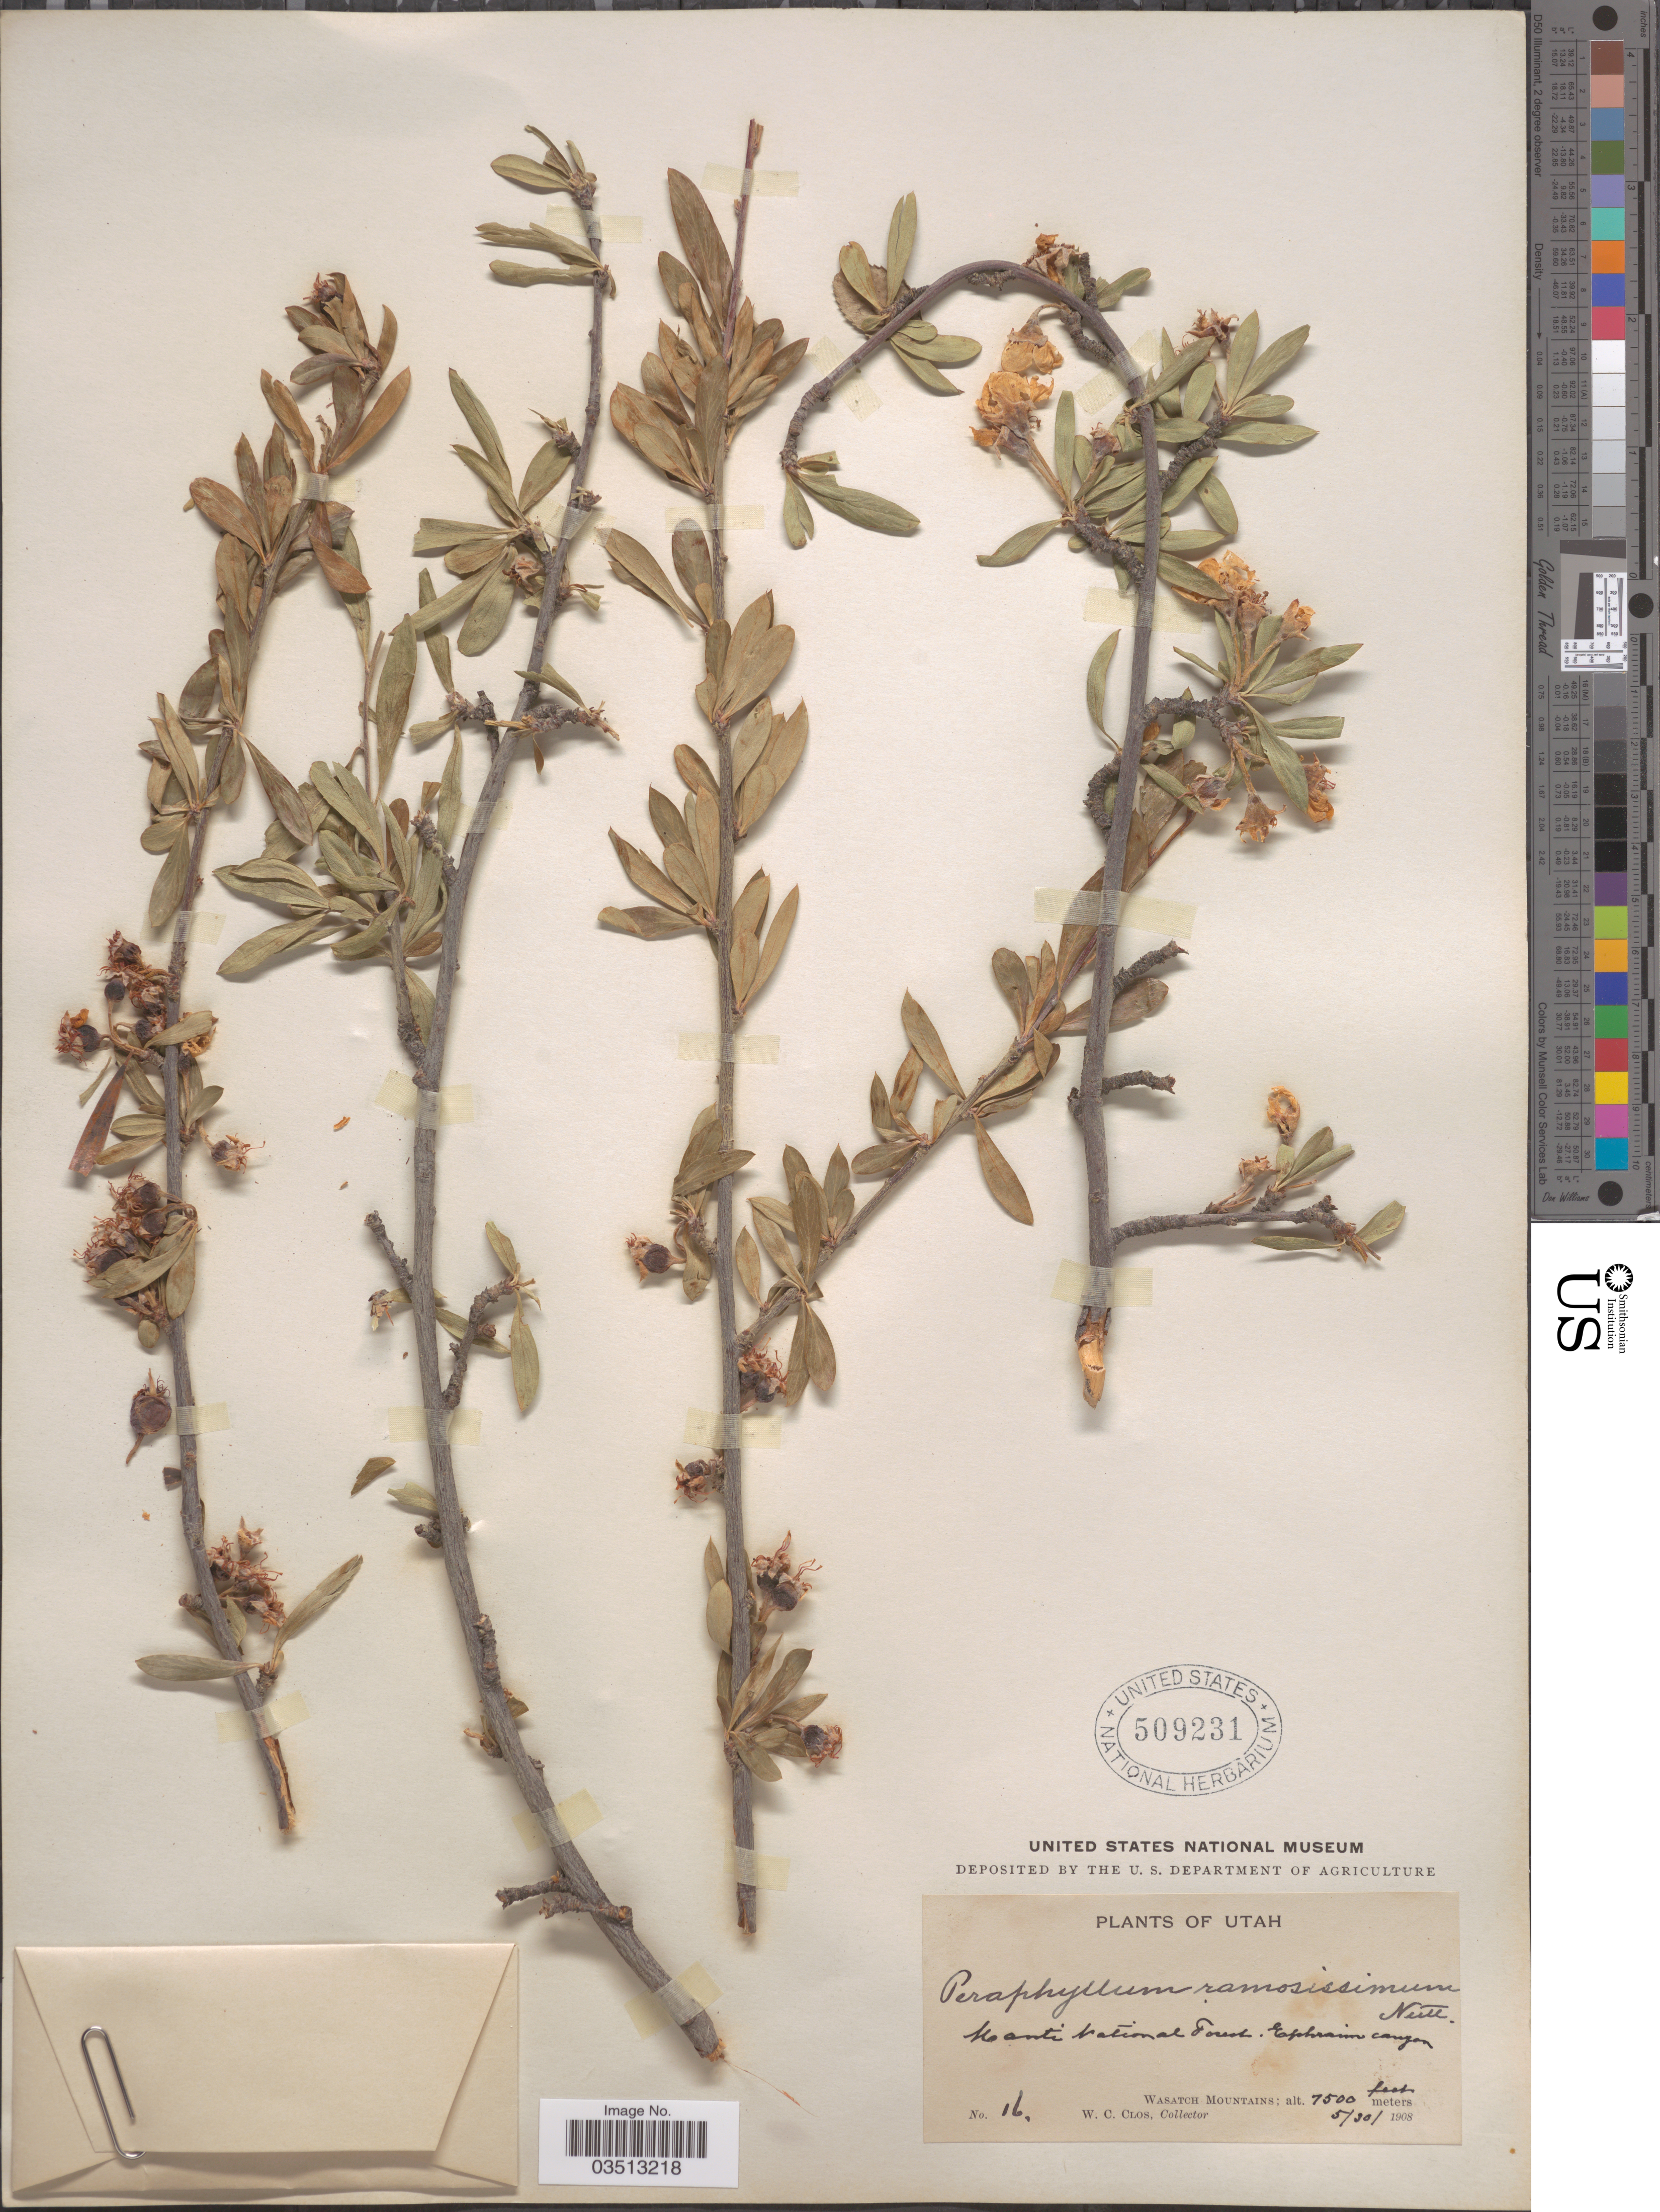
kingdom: Plantae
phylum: Tracheophyta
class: Magnoliopsida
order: Rosales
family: Rosaceae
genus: Peraphyllum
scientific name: Peraphyllum ramosissimum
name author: Nutt.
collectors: W. C. Clos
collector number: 16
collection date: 1908-05-30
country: United States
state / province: Utah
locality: Manti National Forest. Ephraim canyon. Wasatch Mountains.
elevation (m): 2286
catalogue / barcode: US 509231